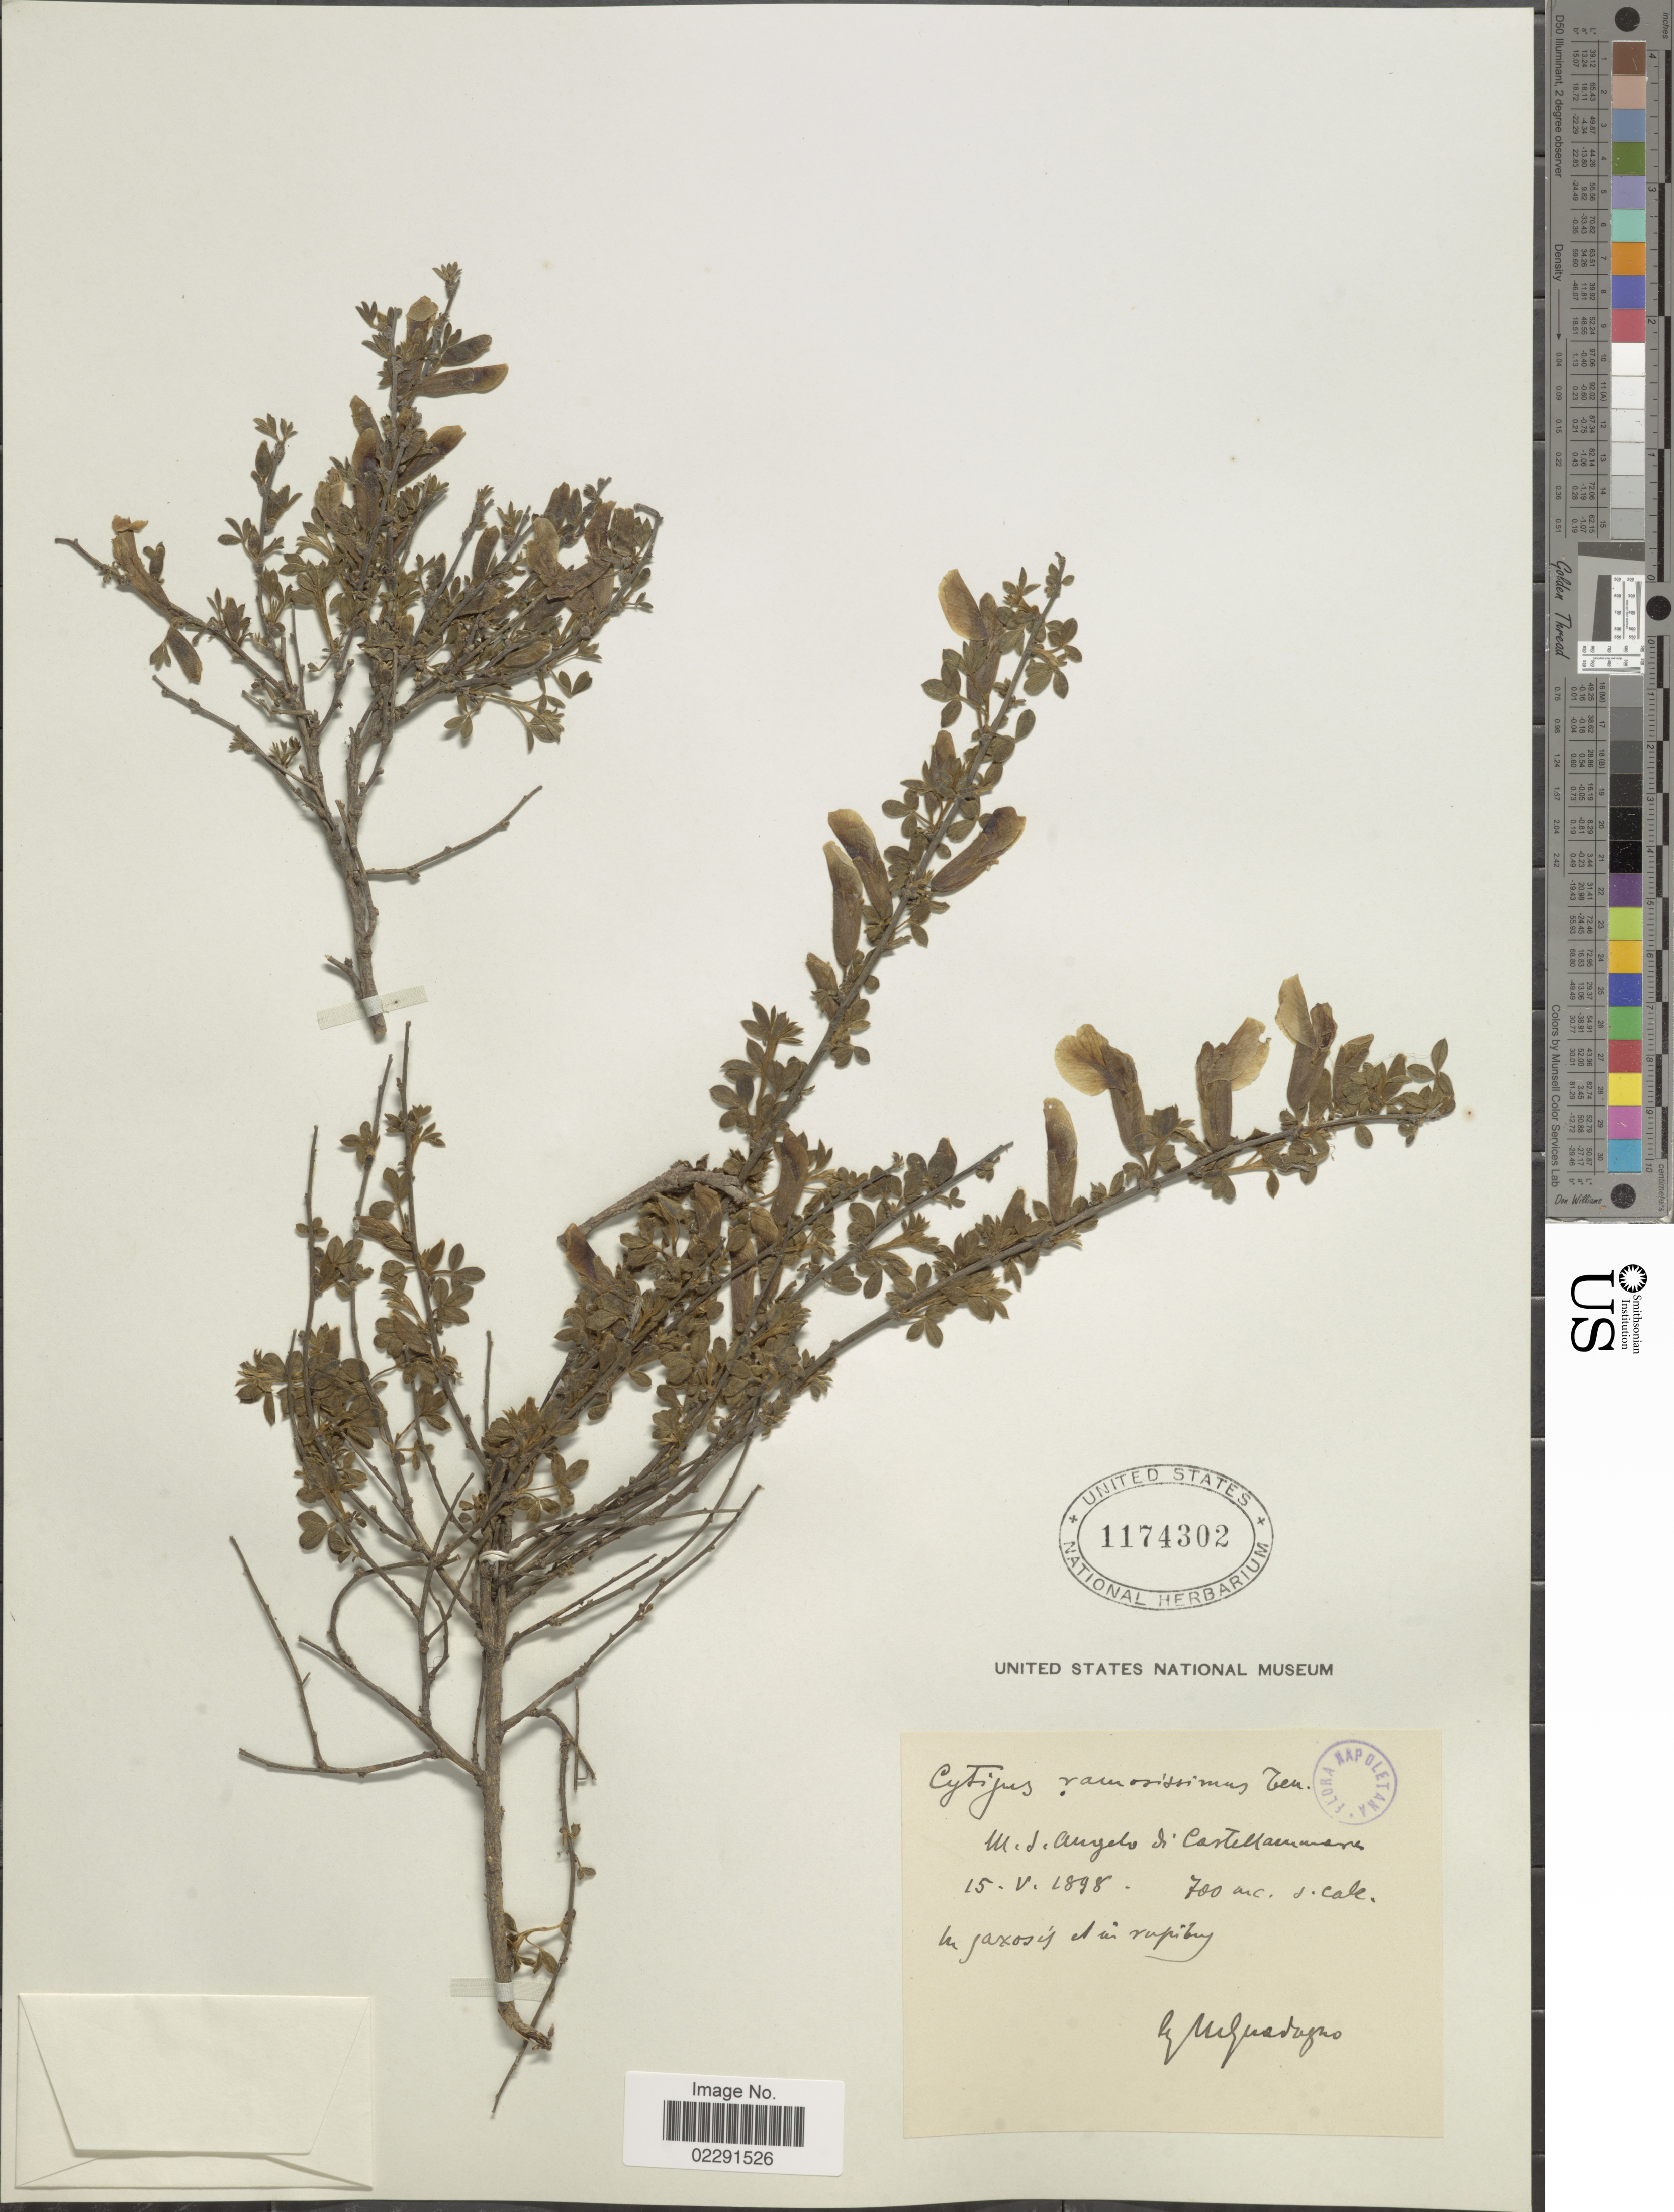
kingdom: Plantae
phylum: Tracheophyta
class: Magnoliopsida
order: Fabales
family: Fabaceae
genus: Cytisus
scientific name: Cytisus spinescens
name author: Sieber ex Spreng.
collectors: G. Guadagno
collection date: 1898-05-15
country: Italy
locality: M. S. Angelo di Castellammare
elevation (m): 700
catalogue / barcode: US 1174302